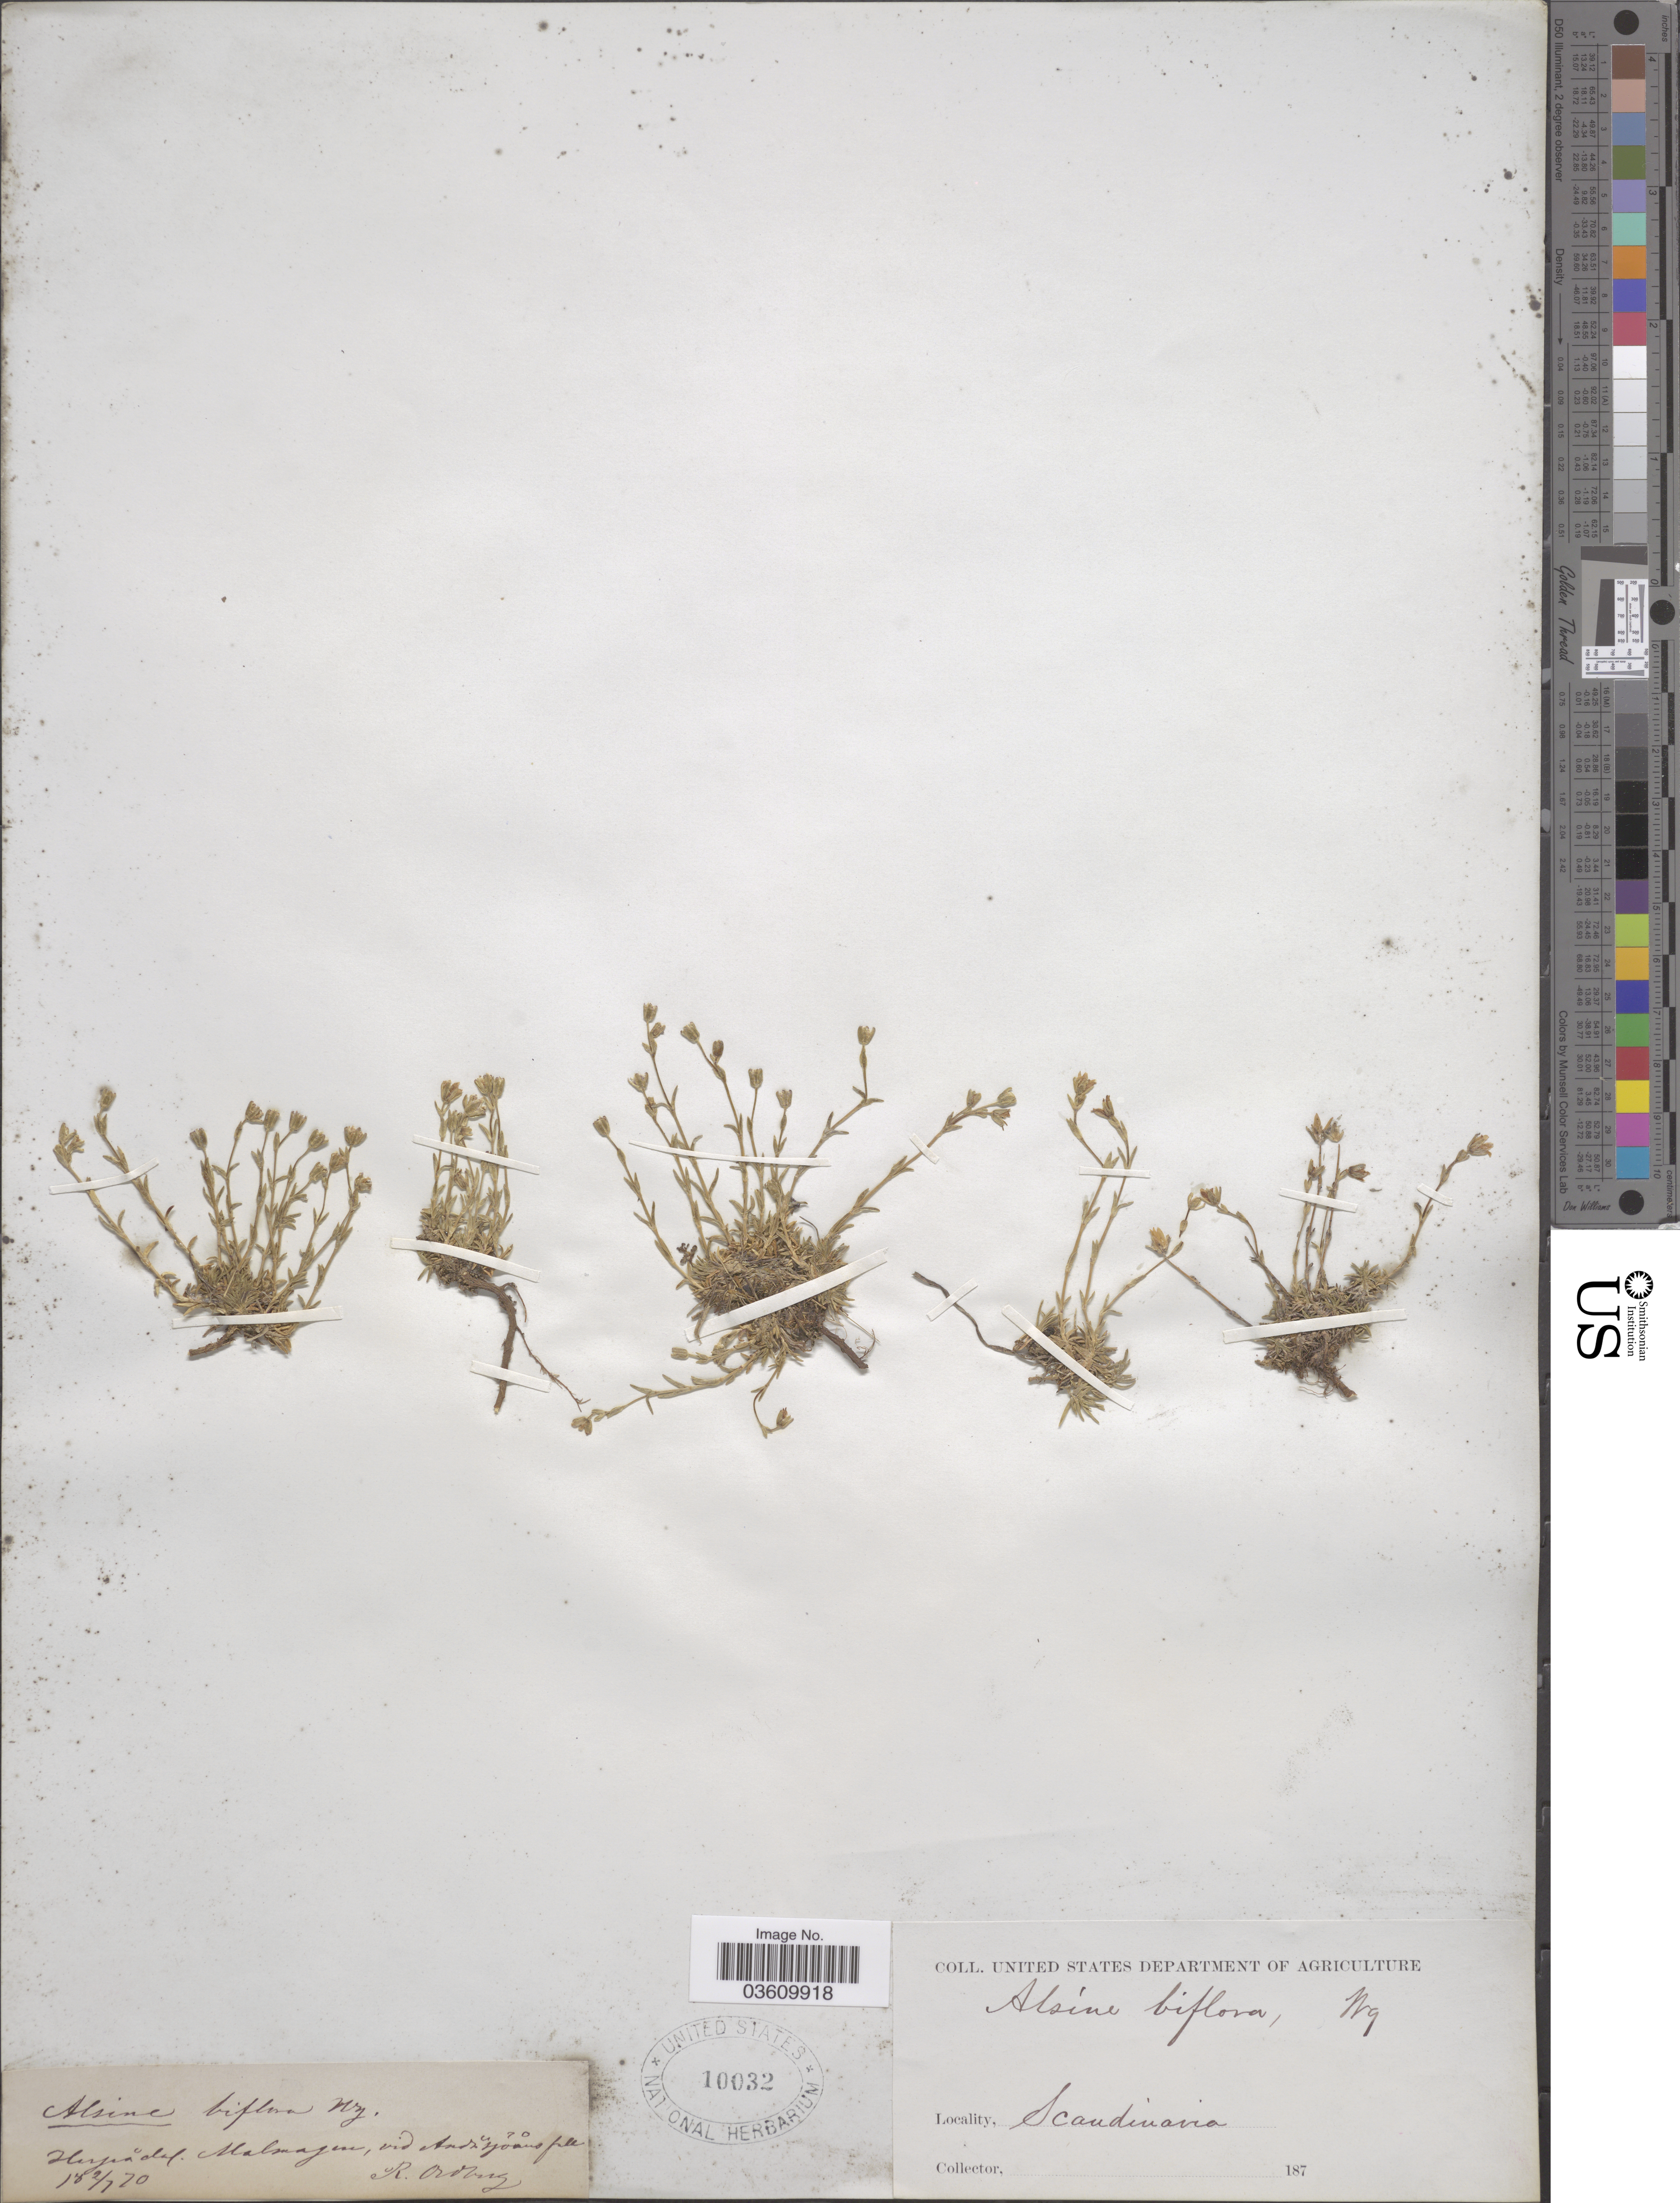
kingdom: Plantae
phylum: Tracheophyta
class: Magnoliopsida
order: Caryophyllales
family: Caryophyllaceae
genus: Cherleria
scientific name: Cherleria biflora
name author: (L.) A.J. Moore & Dillenb.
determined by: Strong, M. T., (US), Smithsonian Institution - National Museum of Natural History (UNITED STATES)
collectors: R. Oldberg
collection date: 1870-07-02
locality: Scandinavia. Hurpa[interpreted] del Malmagen[interpreted], vid [illegible text].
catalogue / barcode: US 10032